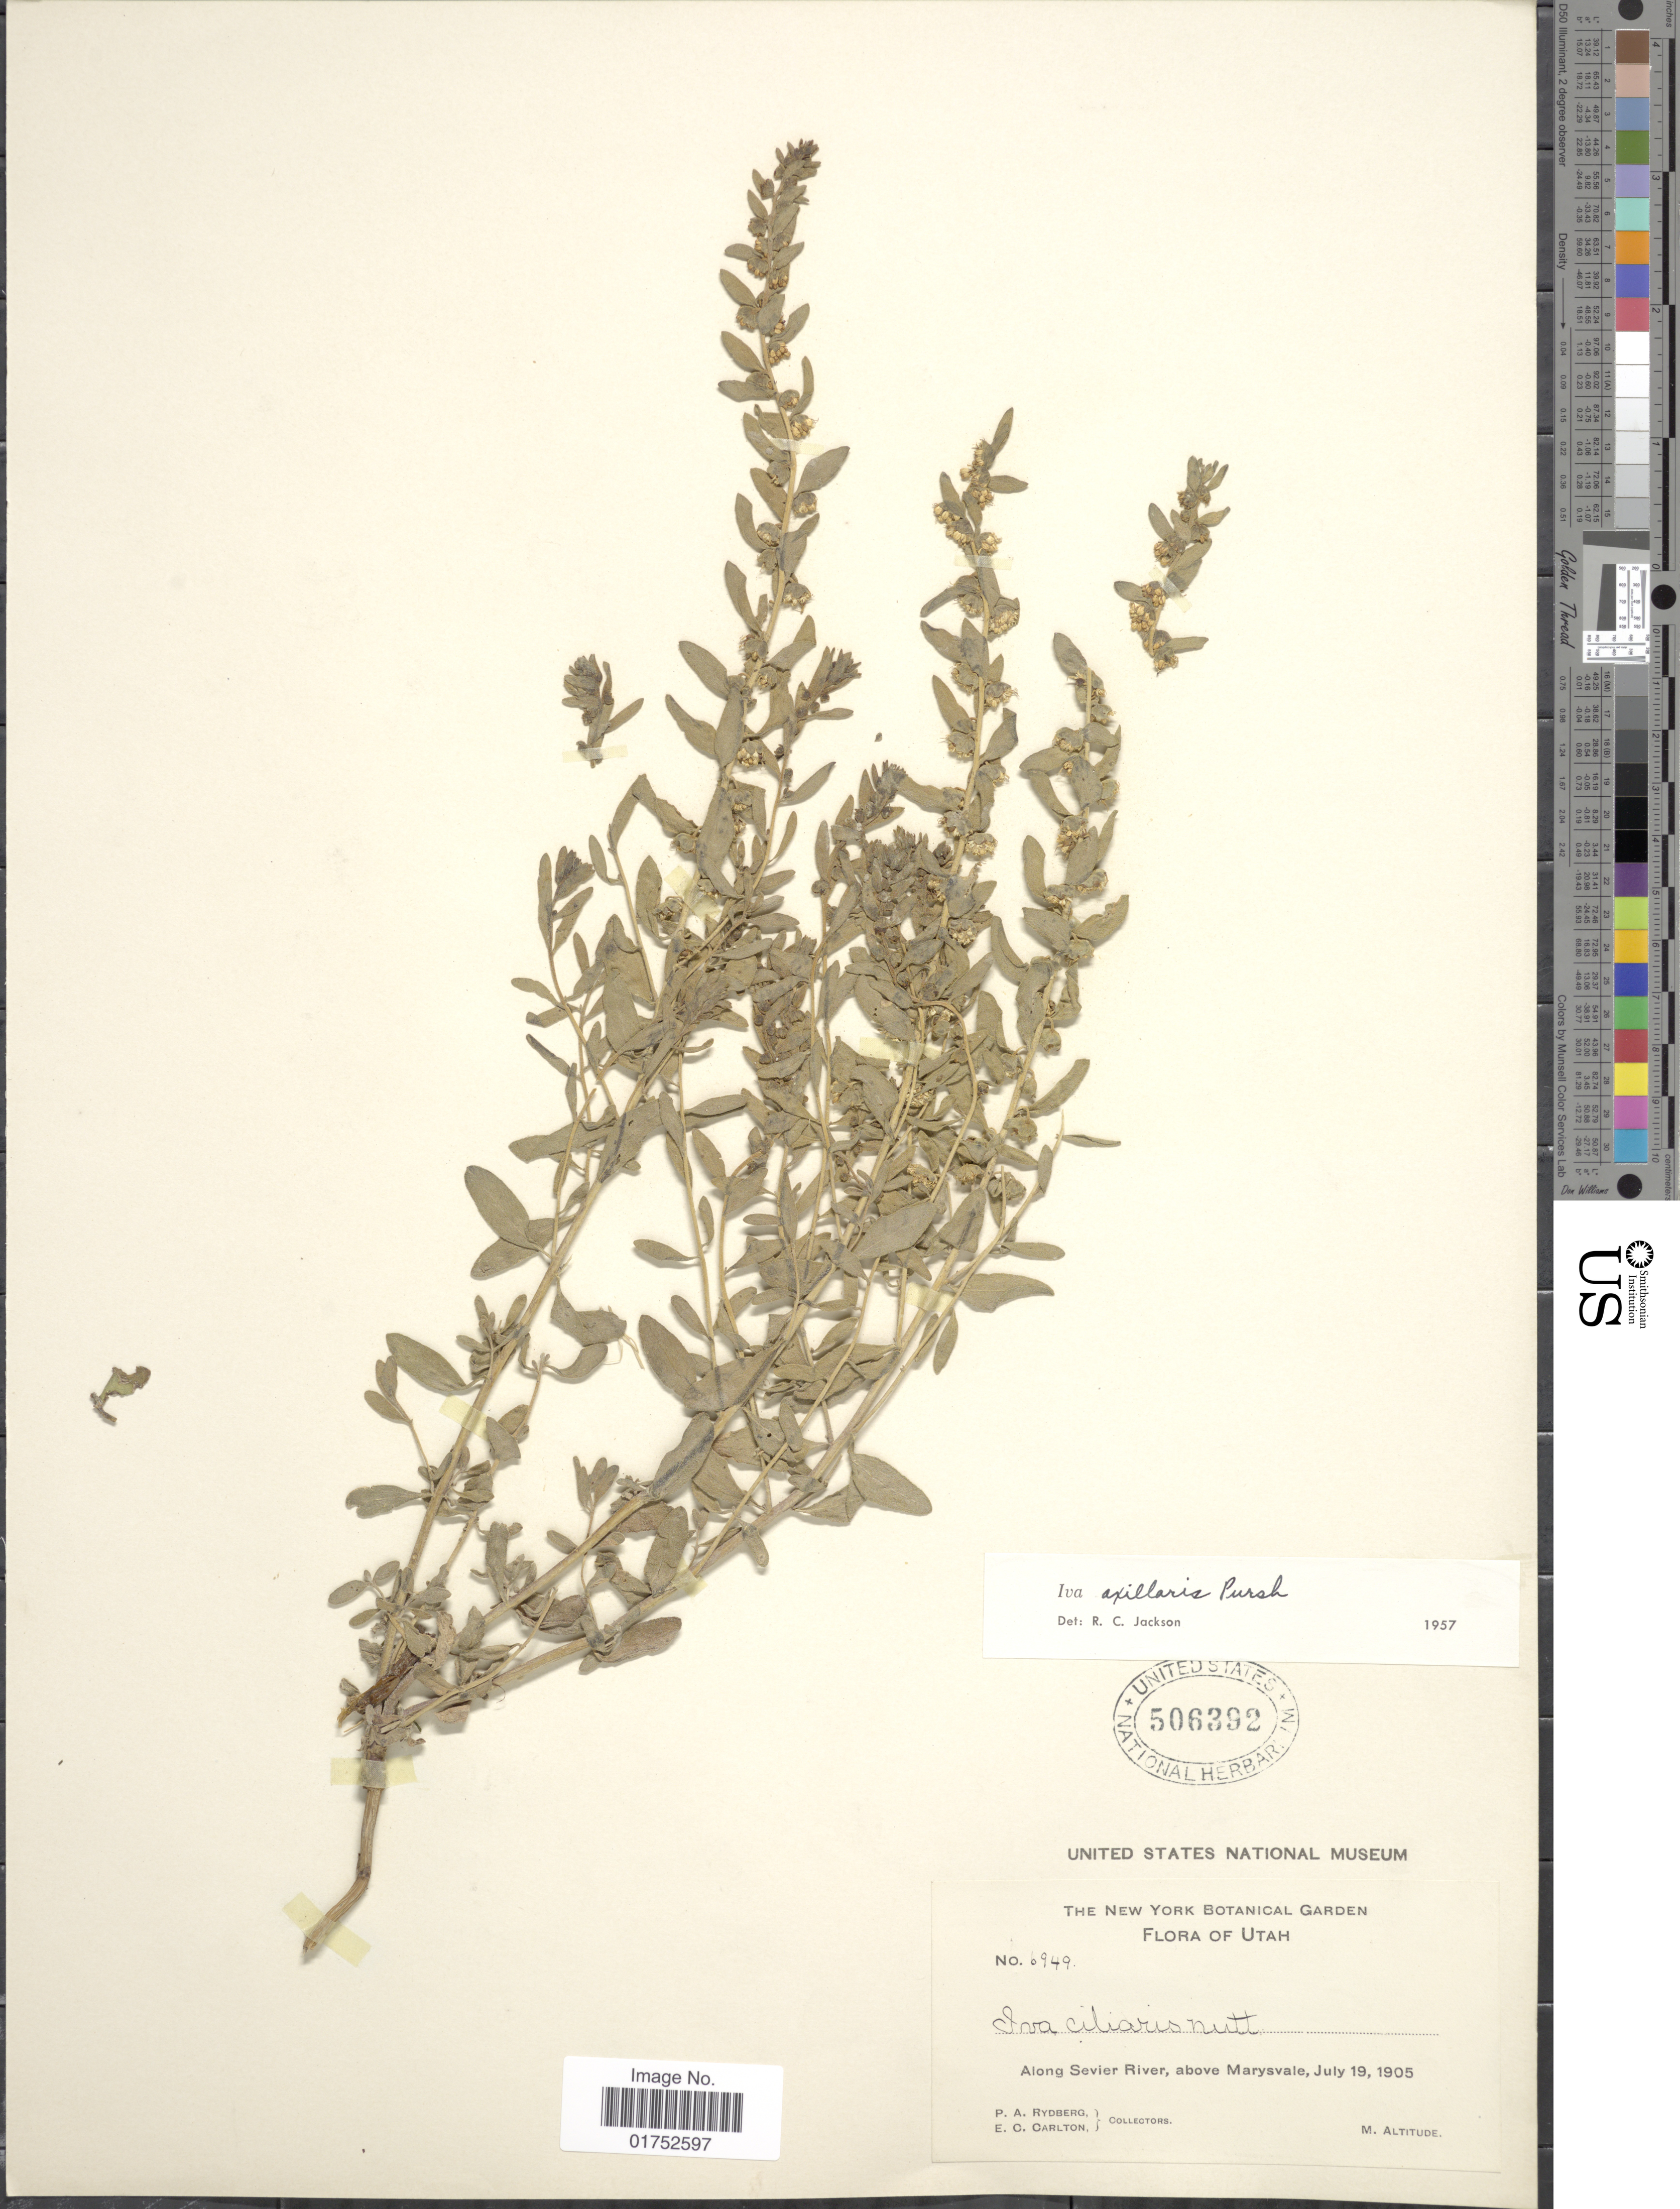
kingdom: Plantae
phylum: Tracheophyta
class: Magnoliopsida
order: Asterales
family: Asteraceae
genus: Iva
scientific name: Iva axillaris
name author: Pursh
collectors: P. A. Rydberg & E. Carlton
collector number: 6949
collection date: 1905-07-19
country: United States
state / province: Utah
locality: Along Sevier River, above Marysvale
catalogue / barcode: US 506392